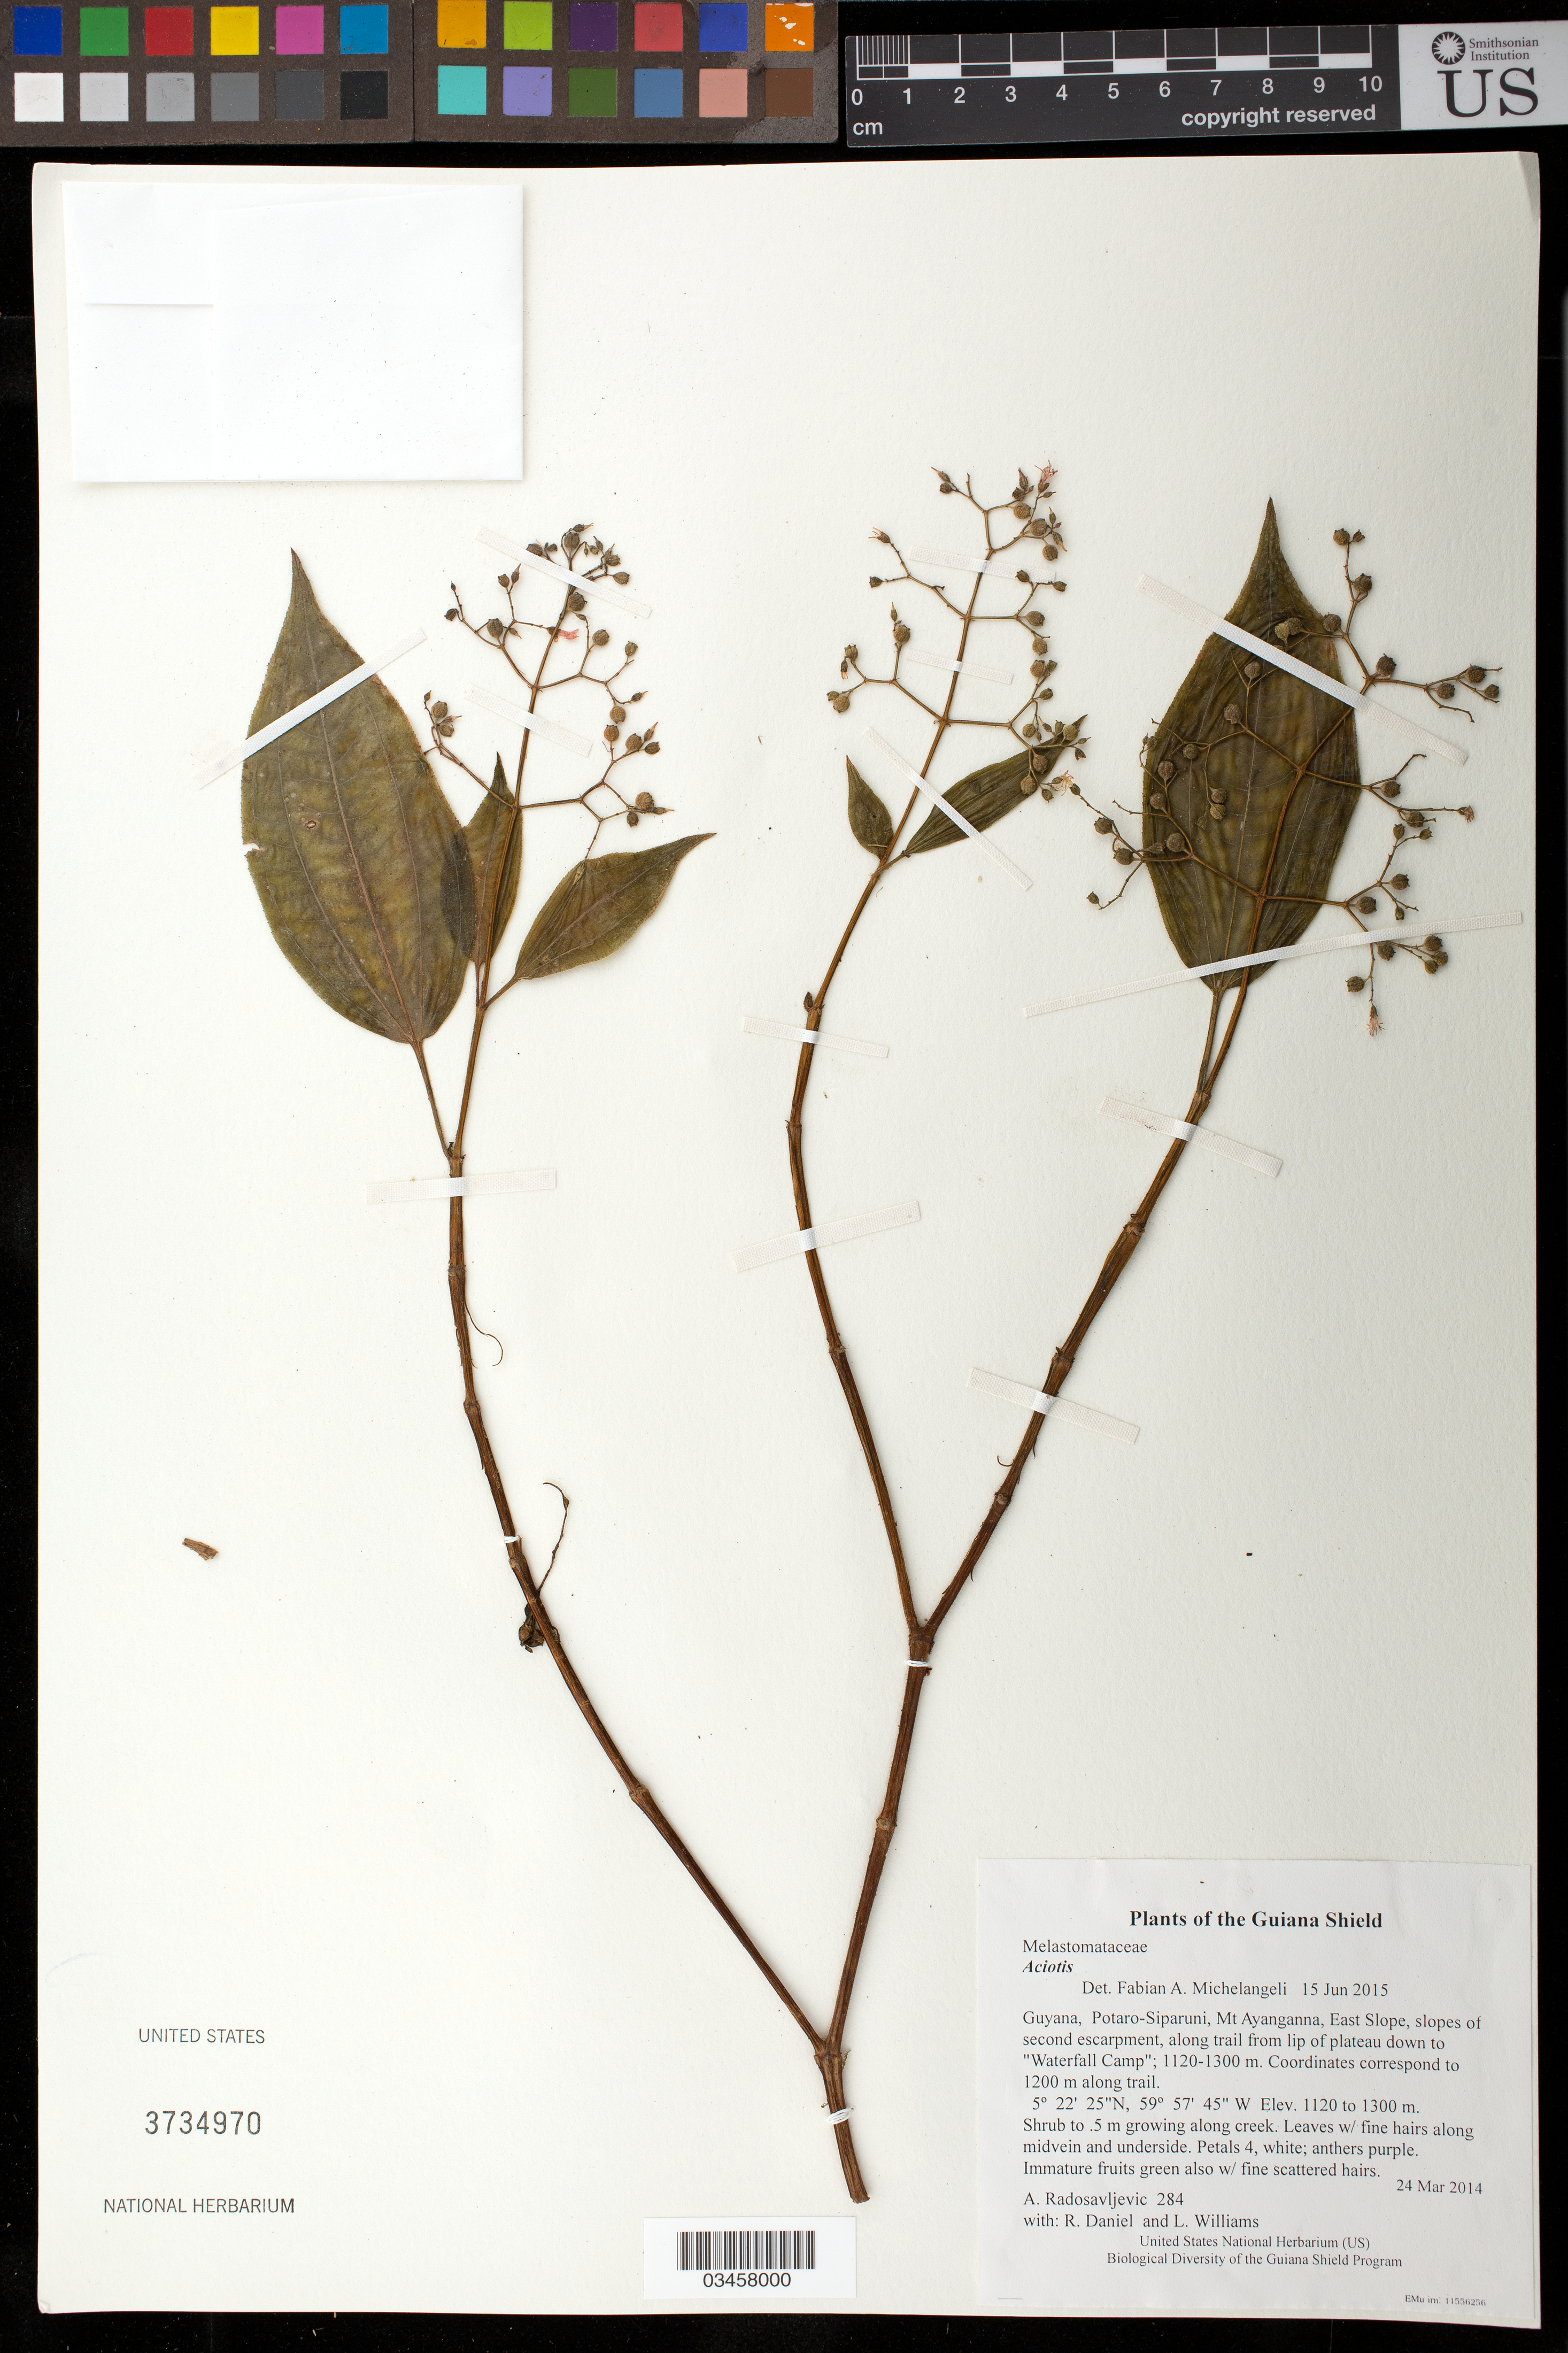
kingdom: Plantae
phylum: Tracheophyta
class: Magnoliopsida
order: Myrtales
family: Melastomataceae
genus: Aciotis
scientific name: Aciotis indecora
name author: (Bonpl.) Triana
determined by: Nunes da Silva, Diego, (RB), Jardim Botanico do Rio de Janeiro - Herbario (BRAZIL)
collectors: A. Radosavljevic, R. Daniel & L. Williams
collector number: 284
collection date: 2014-03-24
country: Guyana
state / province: Potaro-Siparuni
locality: Mt Ayanganna, East Slope, slopes of second escarpment, along trail from lip of plateau down to "Waterfall Camp"; 1120-1300 m. Coordinates correspond to 1200 m along trail.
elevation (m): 1120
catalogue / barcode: US 3734970